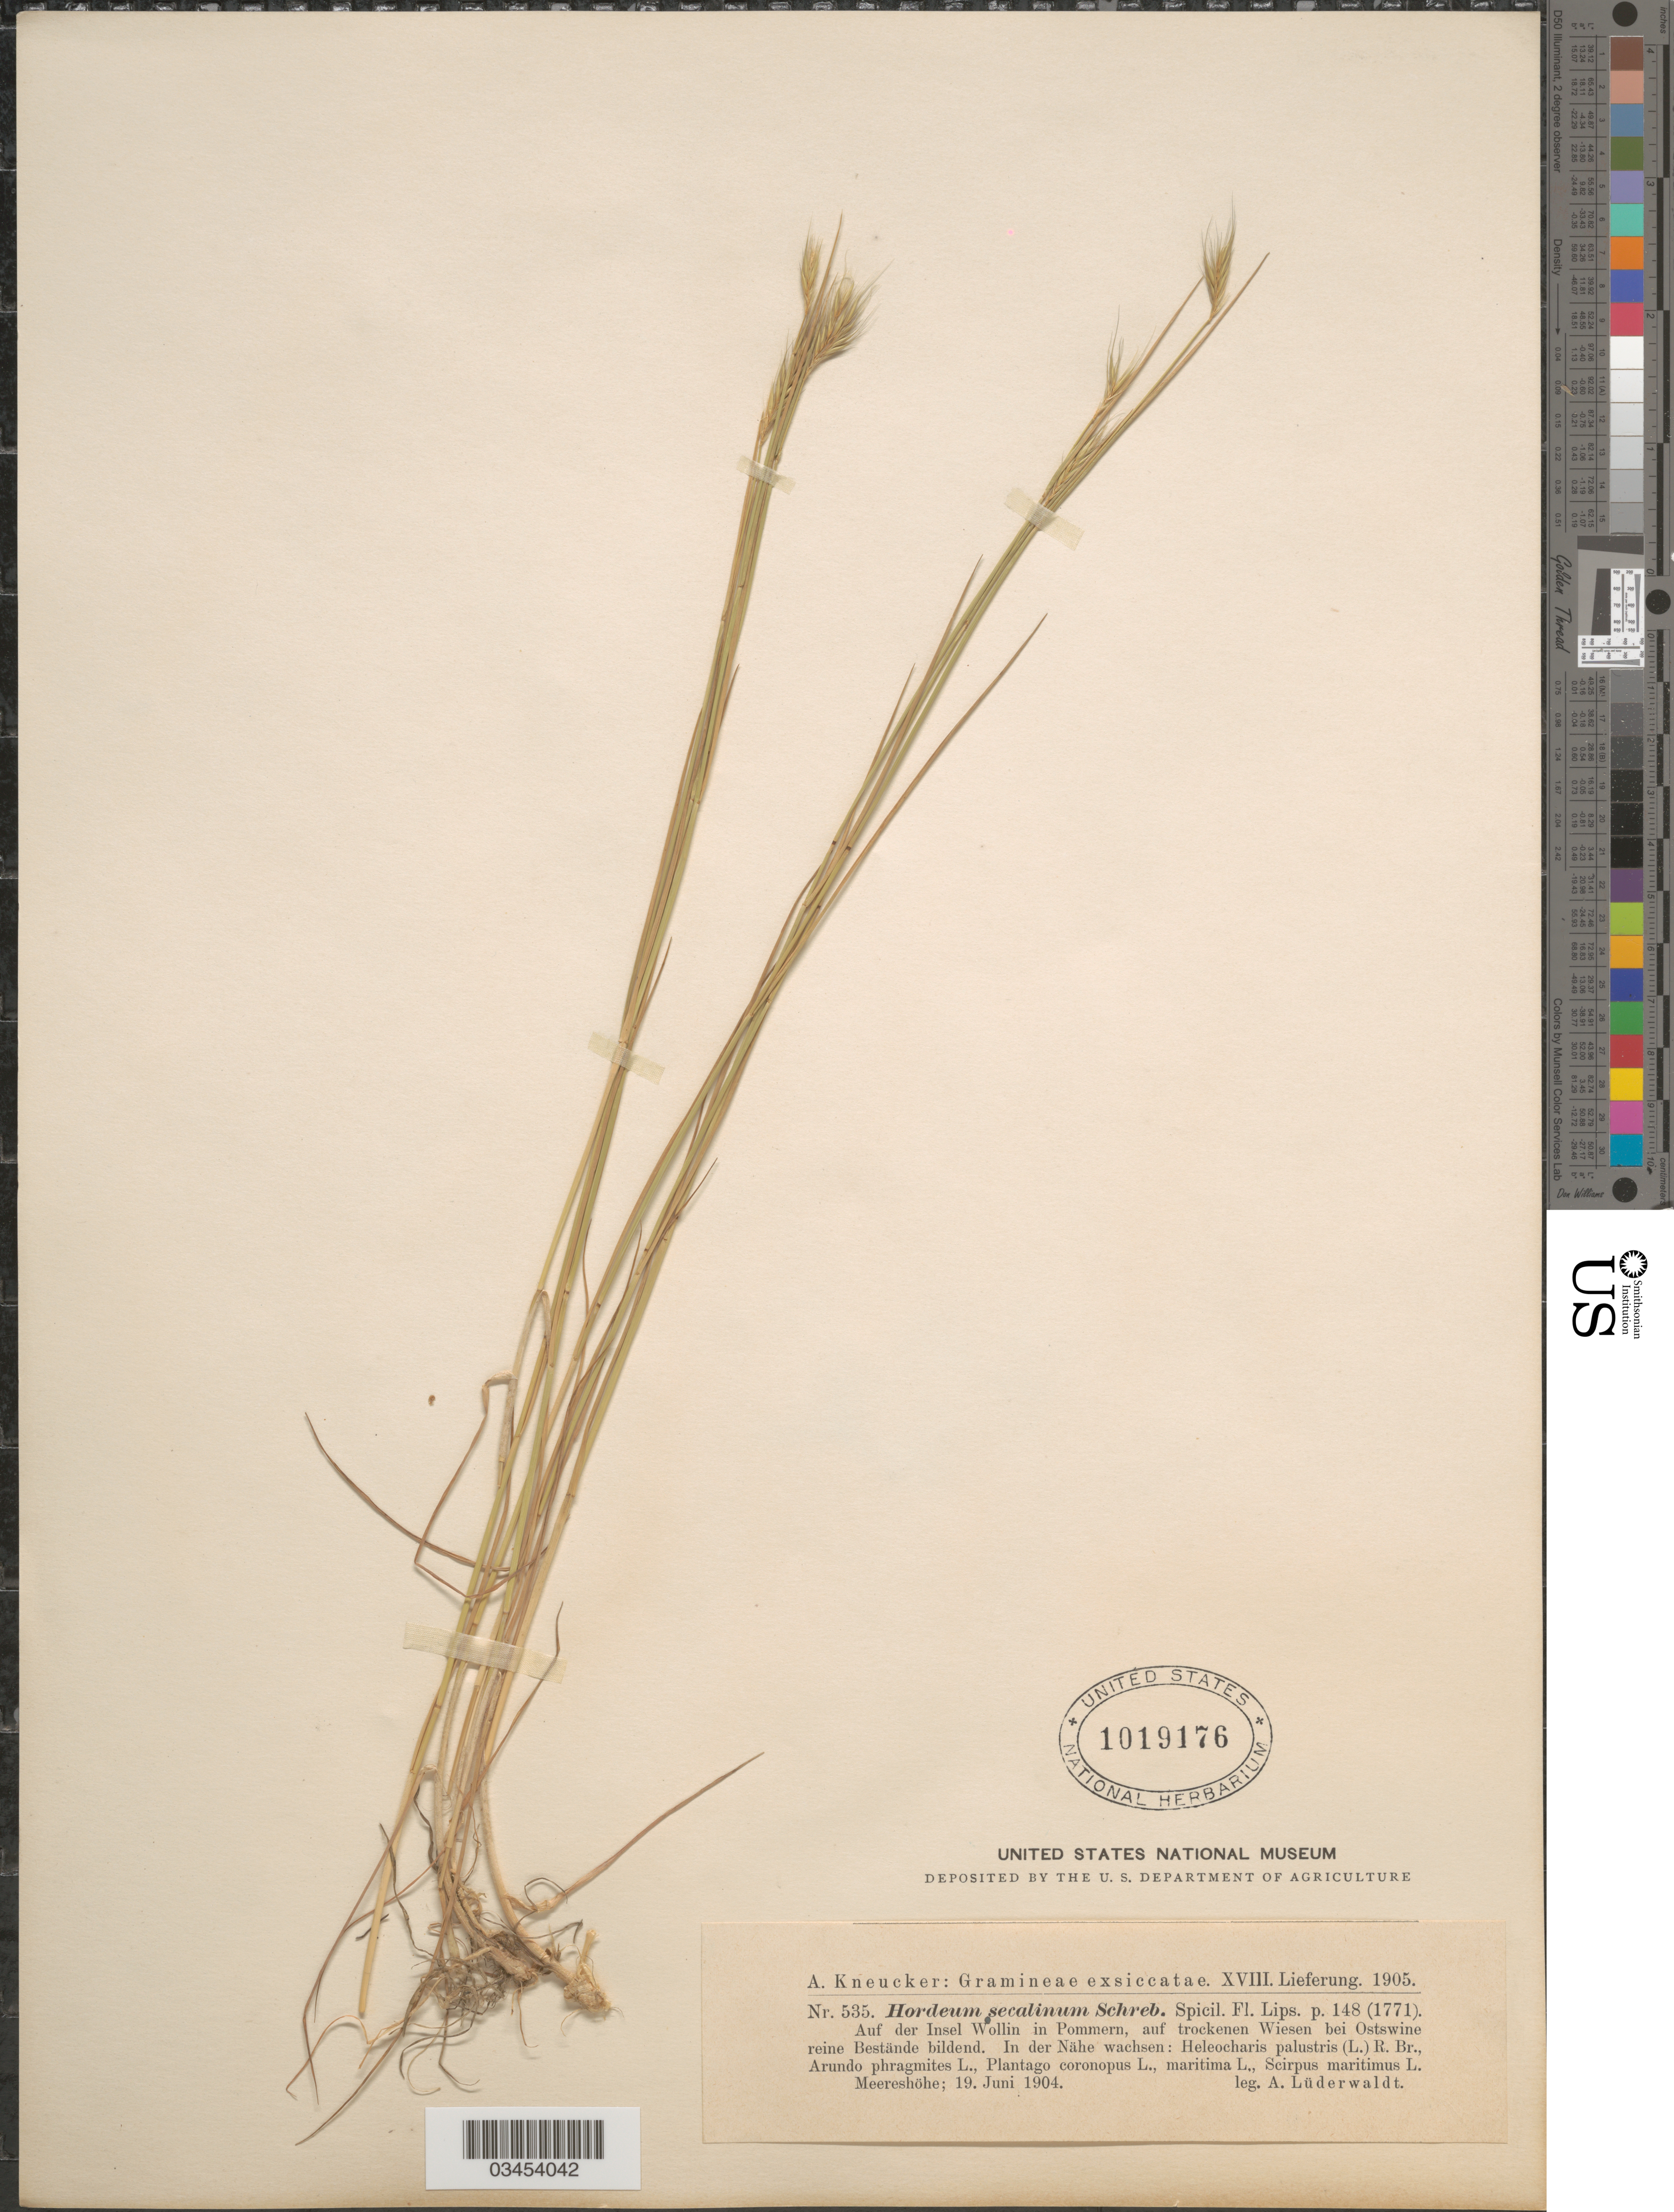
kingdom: Plantae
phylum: Tracheophyta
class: Liliopsida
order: Poales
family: Poaceae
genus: Hordeum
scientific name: Hordeum secalinum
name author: Schreb.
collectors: A. Lüderwaldt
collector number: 535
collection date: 1904-06-19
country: Poland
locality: Auf der Insel Wollin in Pommern, auf trockenen Wiesen bei Ostswine reine Bestände bilden. In der Nähe wachsen.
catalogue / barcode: US 1019176